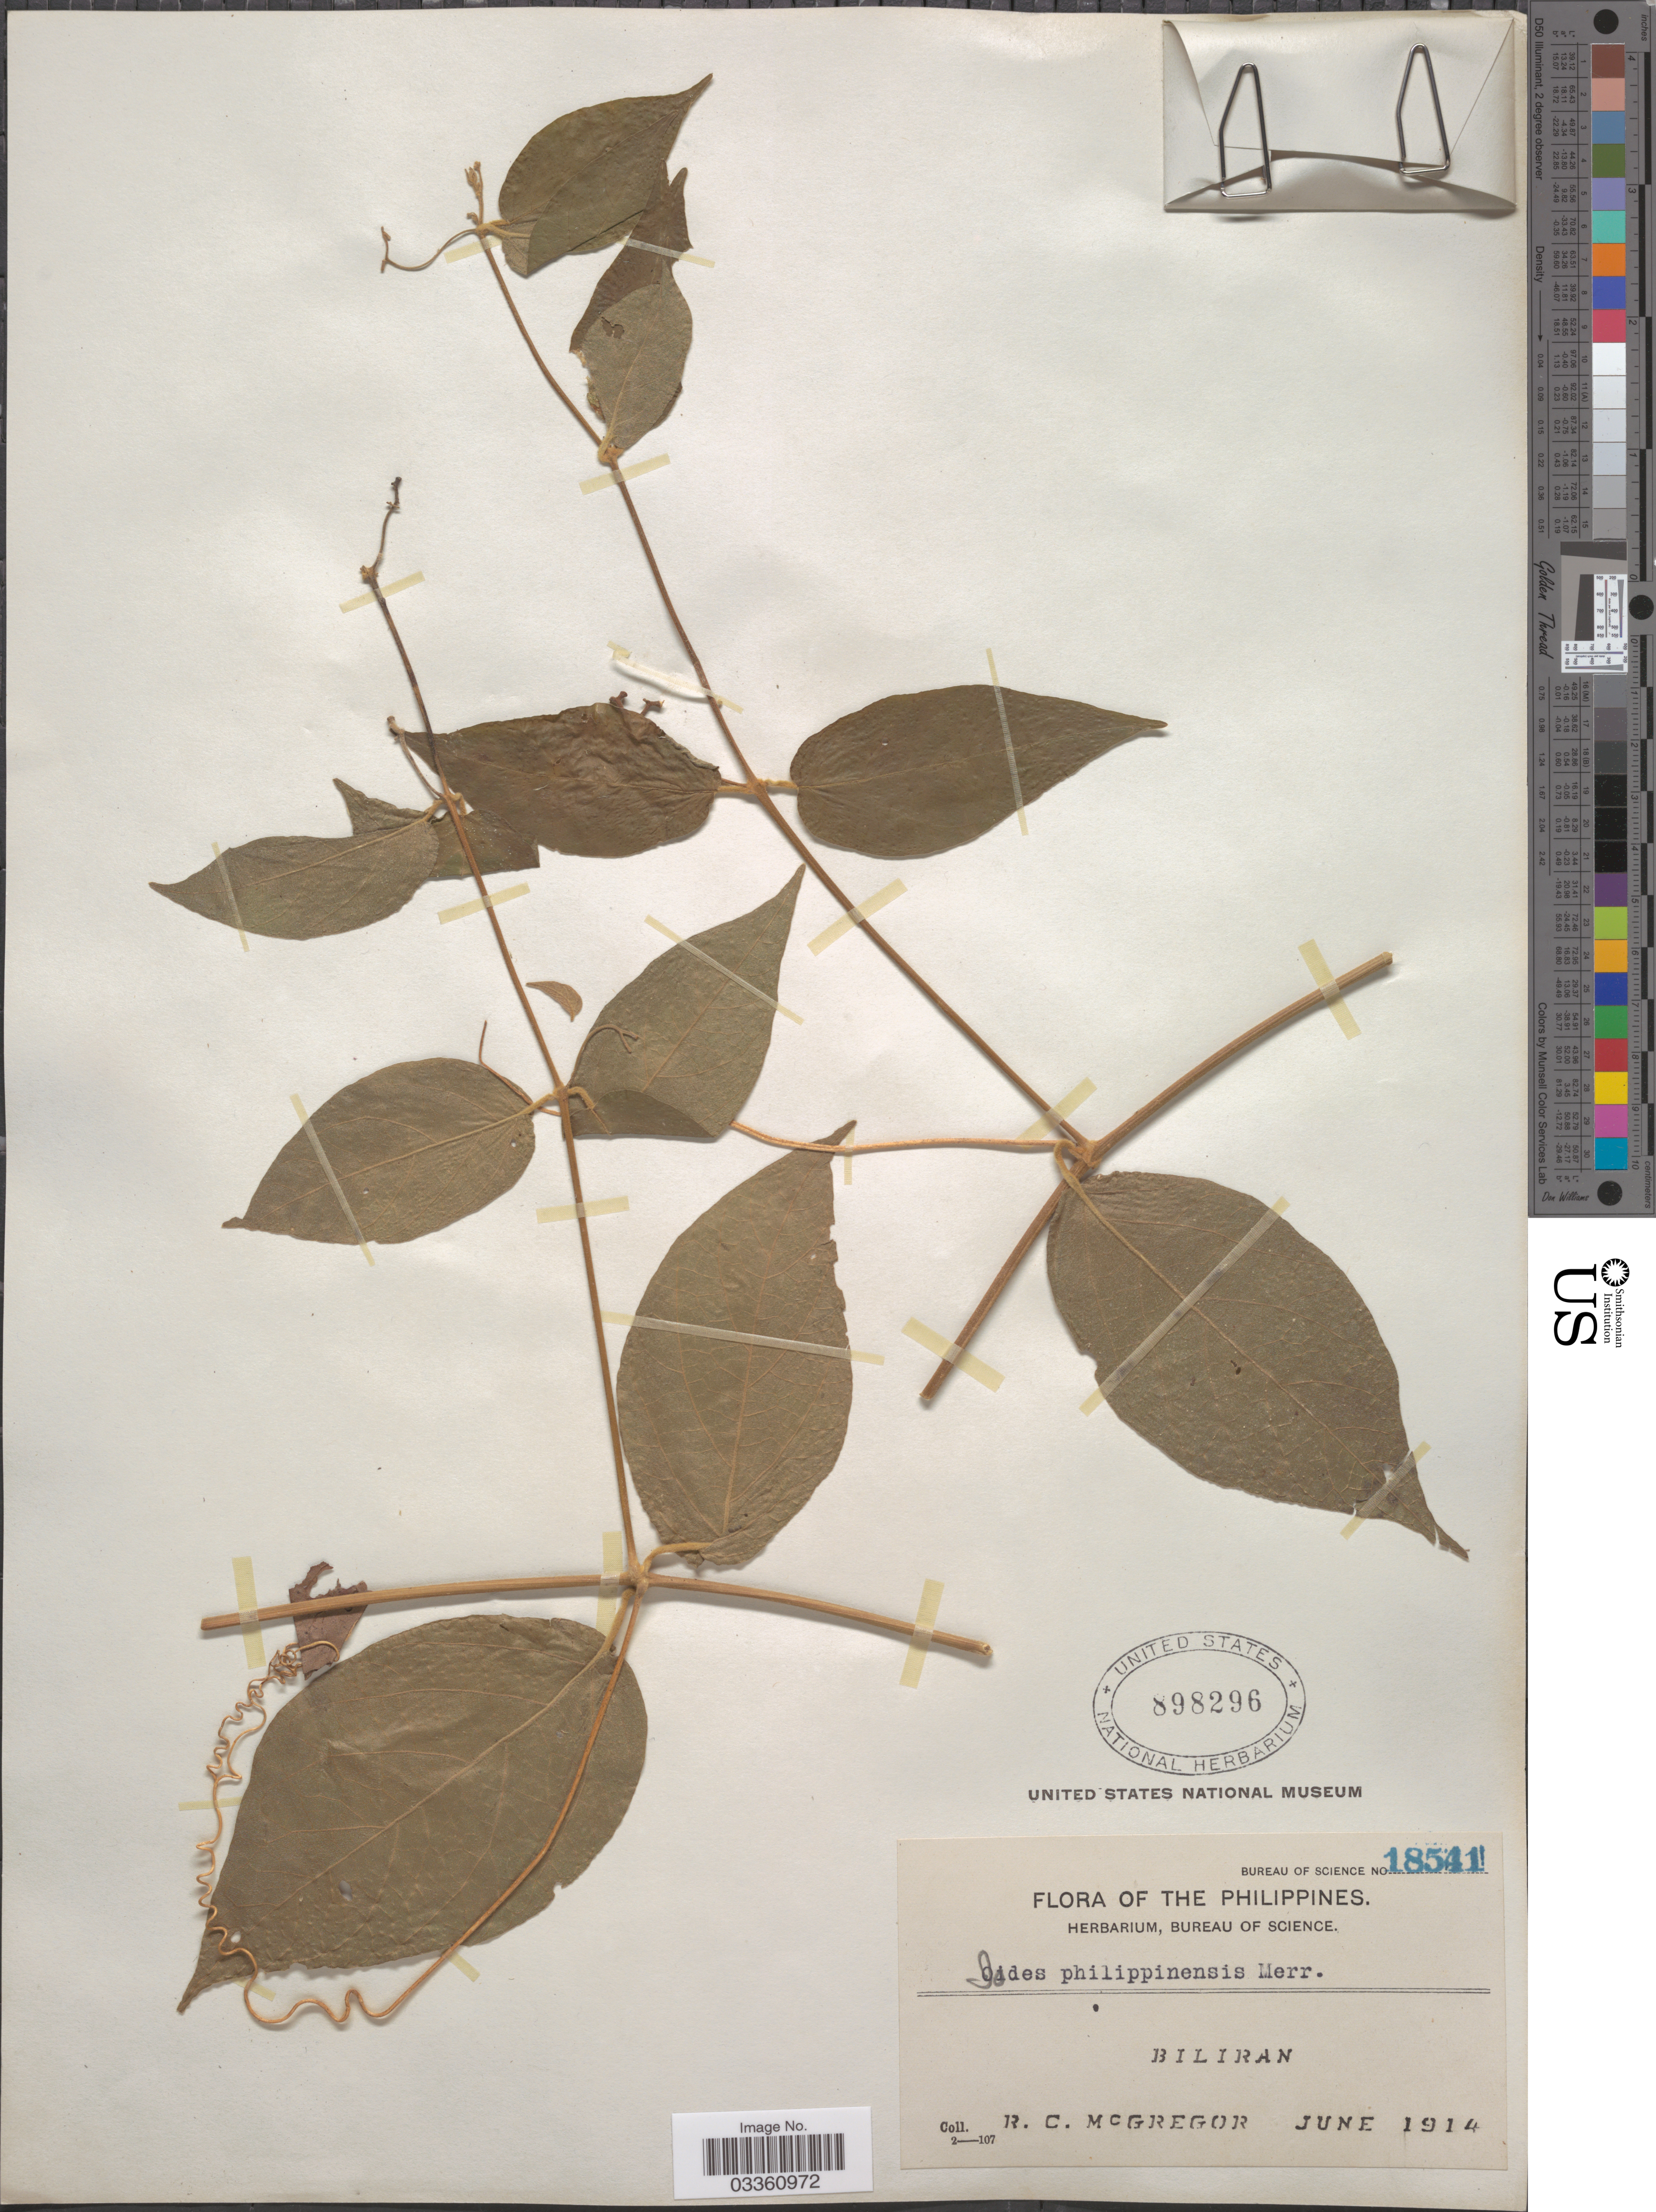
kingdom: Plantae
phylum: Tracheophyta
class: Magnoliopsida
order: Icacinales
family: Icacinaceae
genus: Iodes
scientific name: Iodes philippinensis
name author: Merr.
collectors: R. C. McGregor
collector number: Bureau of Science 18541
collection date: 1914-06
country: Philippines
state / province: Eastern Visayas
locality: Biliran.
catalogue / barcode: US 898296